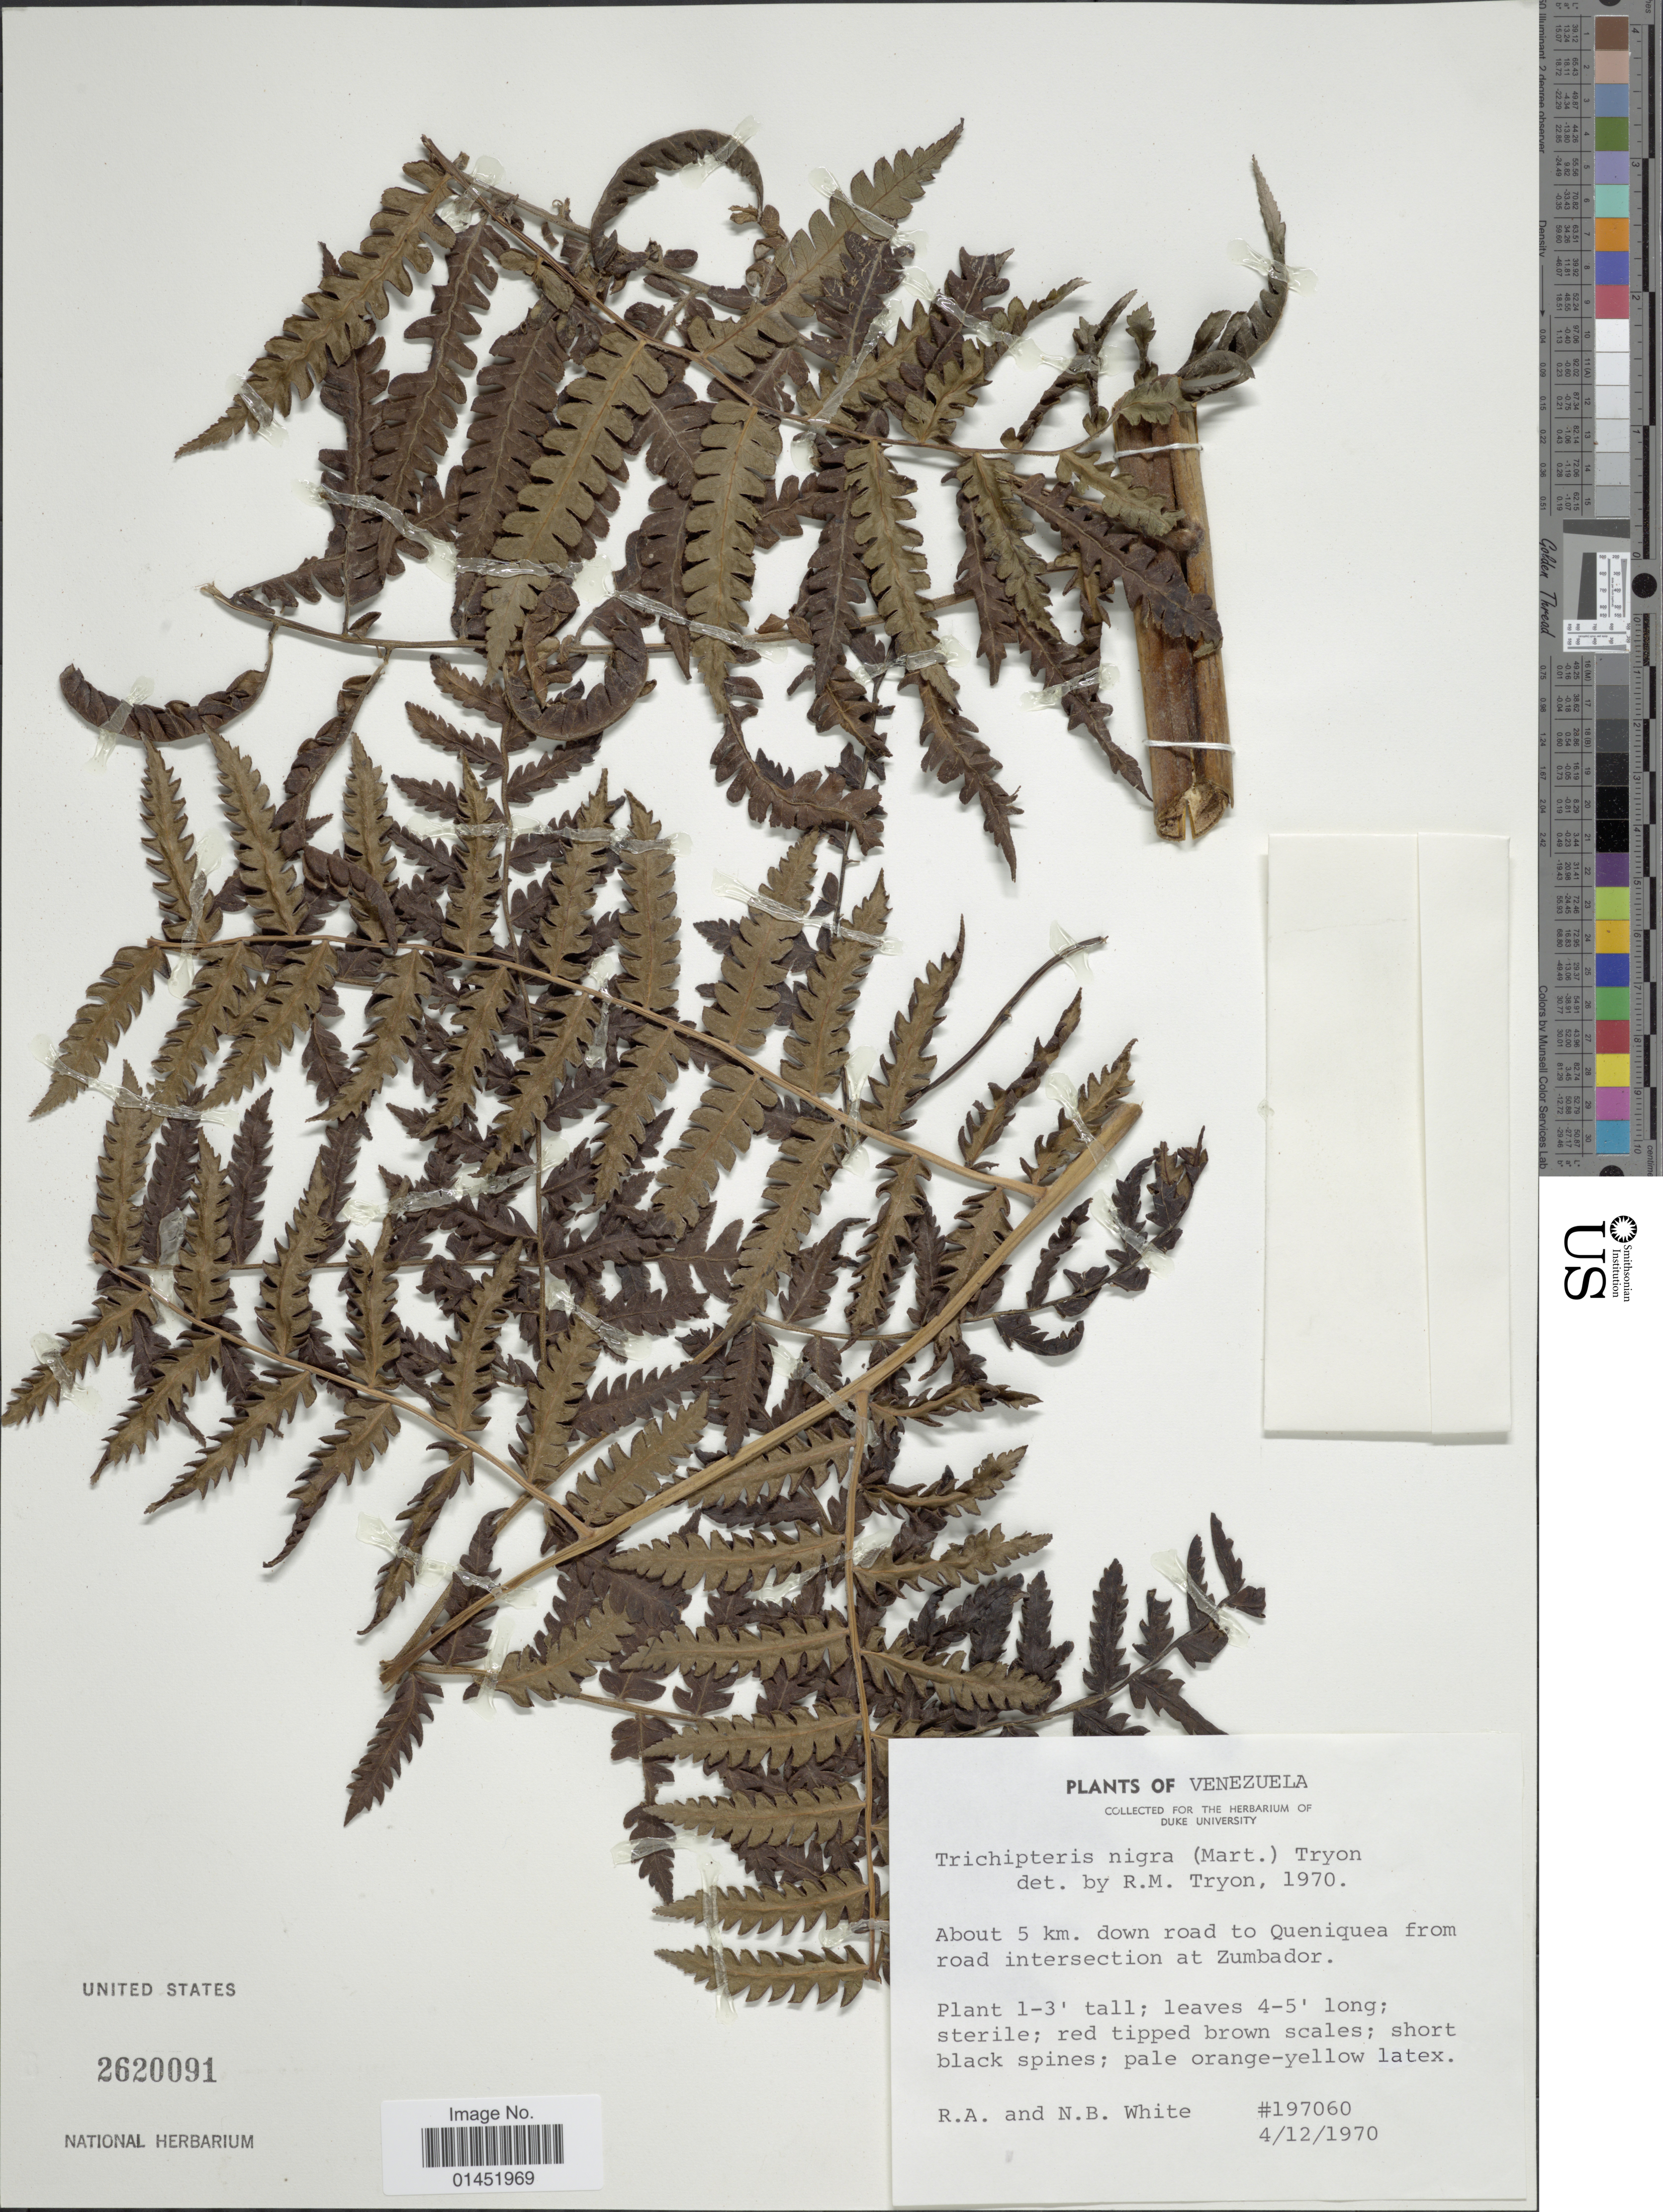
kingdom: Plantae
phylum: Tracheophyta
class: Polypodiopsida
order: Cyatheales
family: Cyatheaceae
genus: Cyathea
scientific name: Cyathea lasiosora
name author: (Mett. ex Kuhn) Domin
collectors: R. A. White & N. White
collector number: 197060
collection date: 1970-12-04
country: Venezuela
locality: About 5 km down road to Queniquea from road intersection at Zumbador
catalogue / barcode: US 2620091